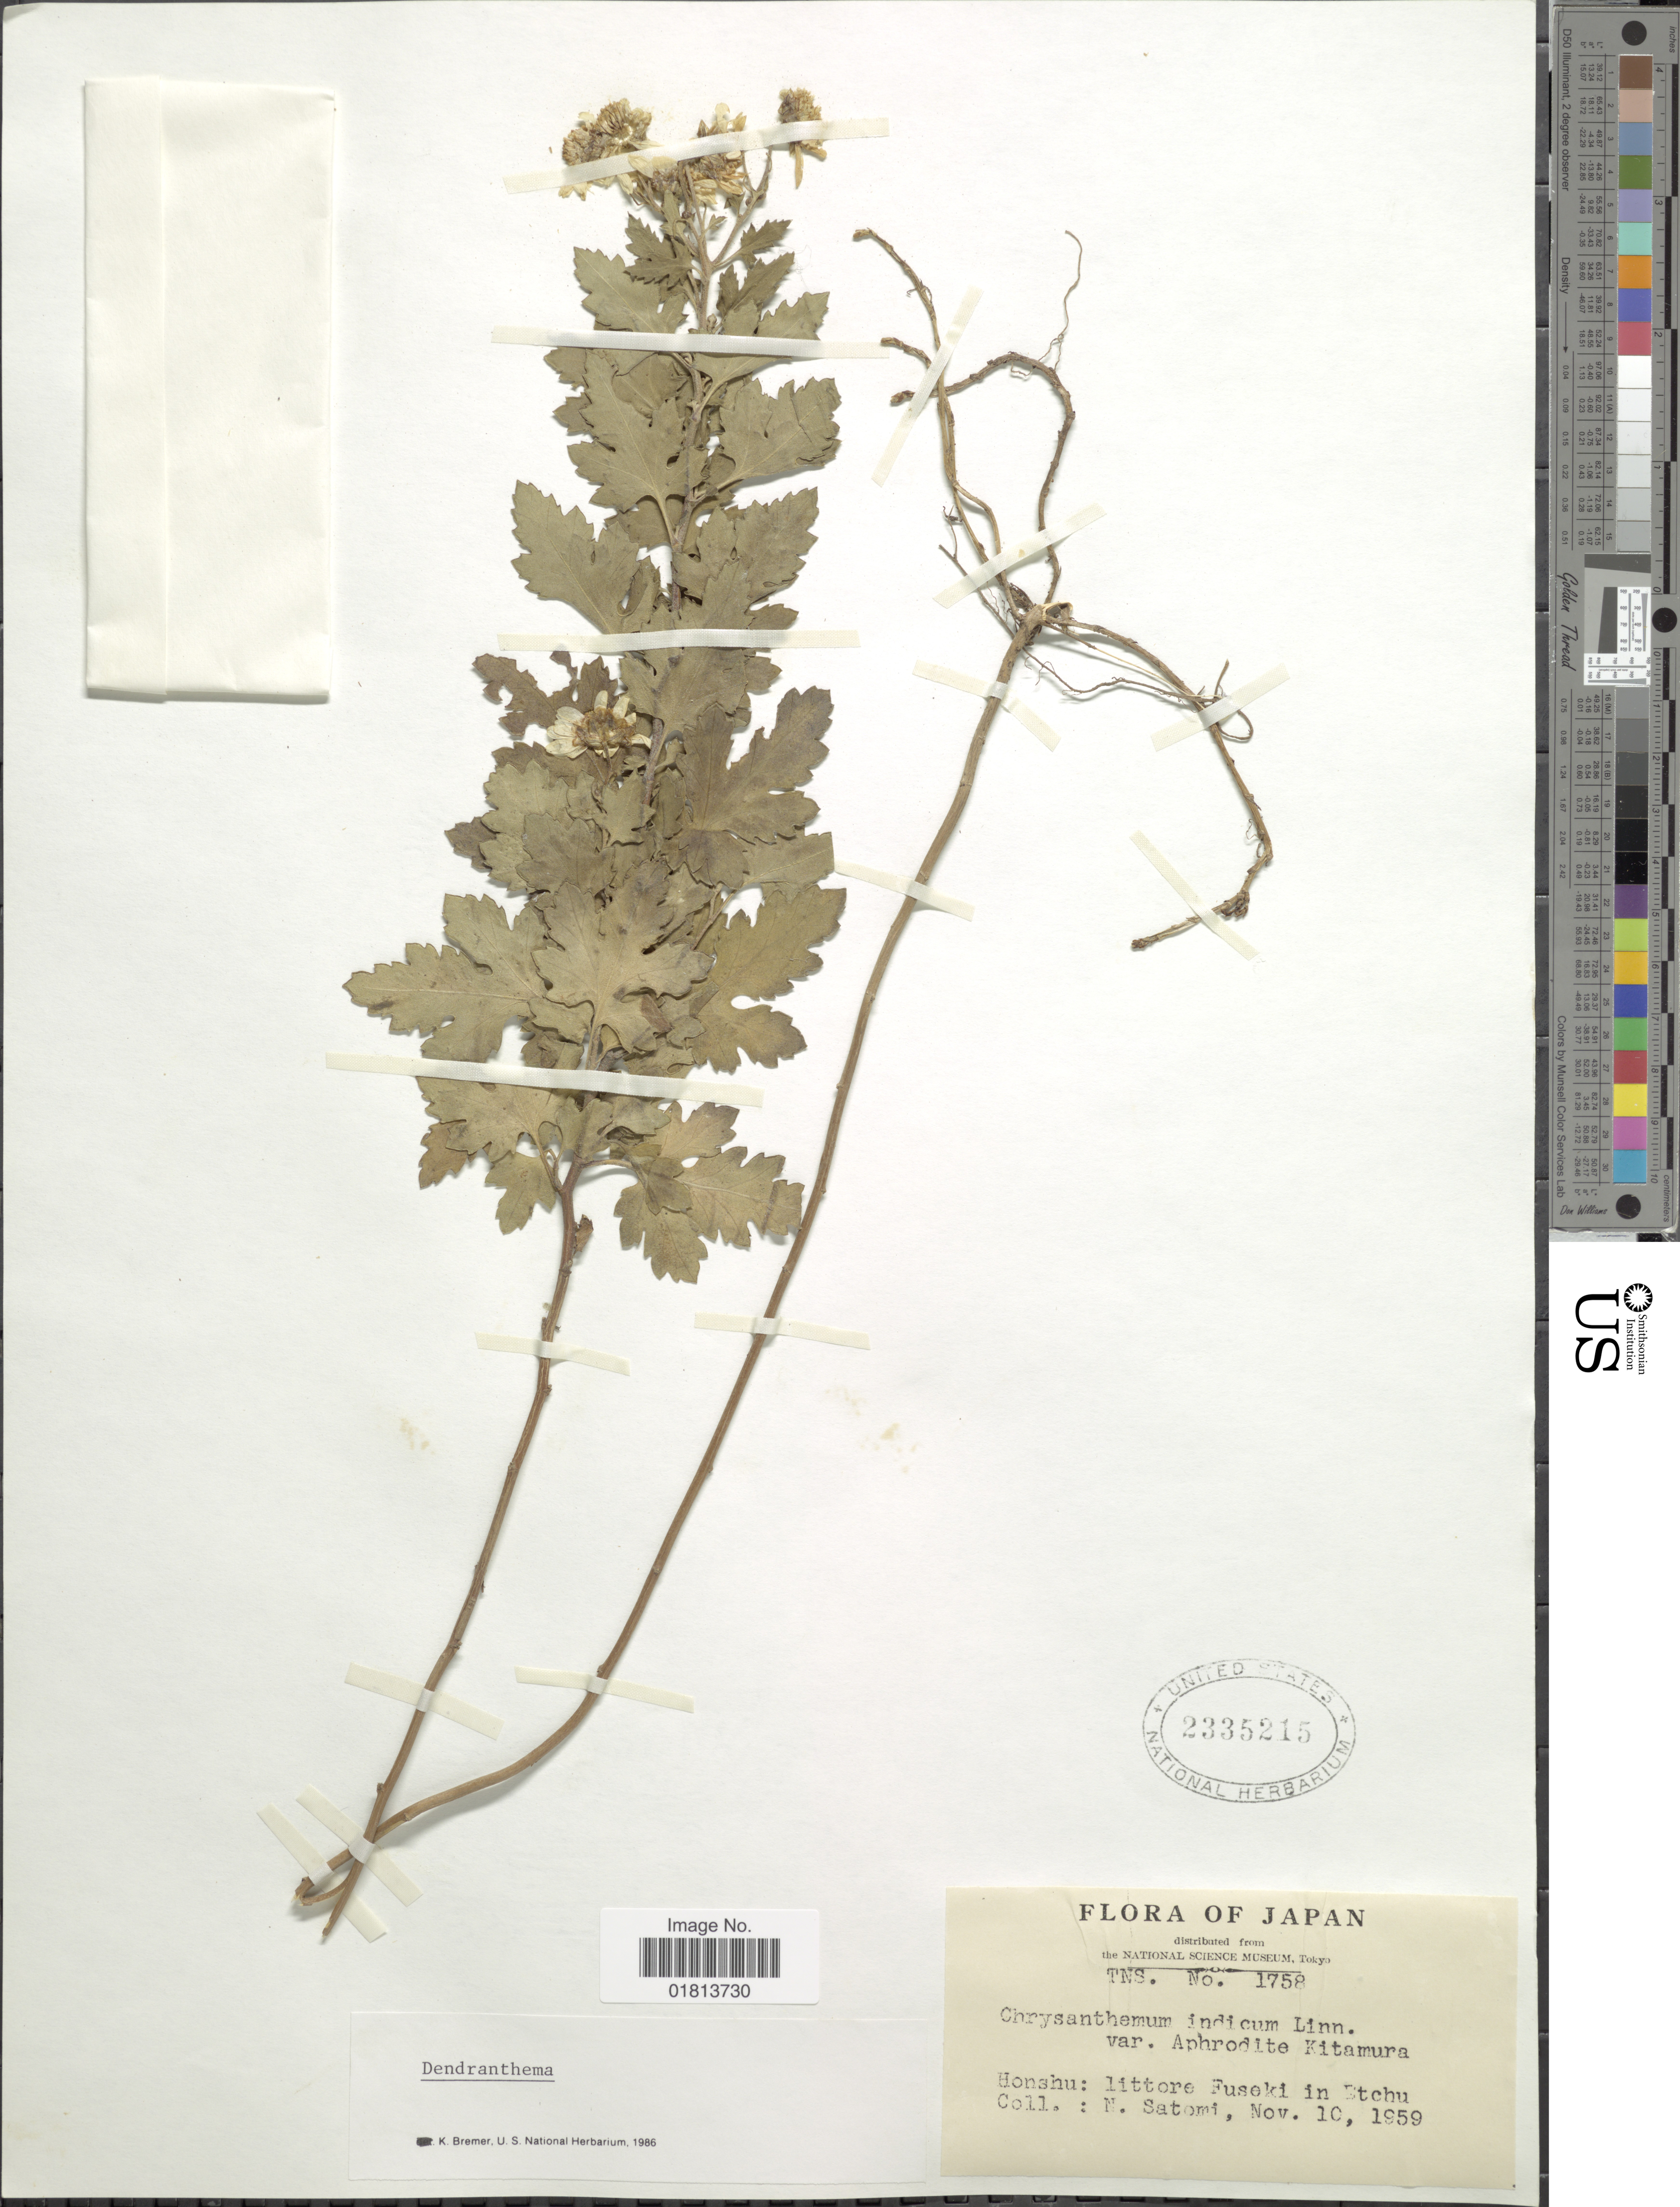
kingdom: Plantae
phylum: Tracheophyta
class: Magnoliopsida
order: Asterales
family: Asteraceae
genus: Dendranthema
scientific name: Dendranthema indicum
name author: (L.) Des Moul.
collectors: N. Satomi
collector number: TNS 1758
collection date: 1959-11-10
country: Japan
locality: Honshu: Fusekip in Etchu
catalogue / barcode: US 2335215